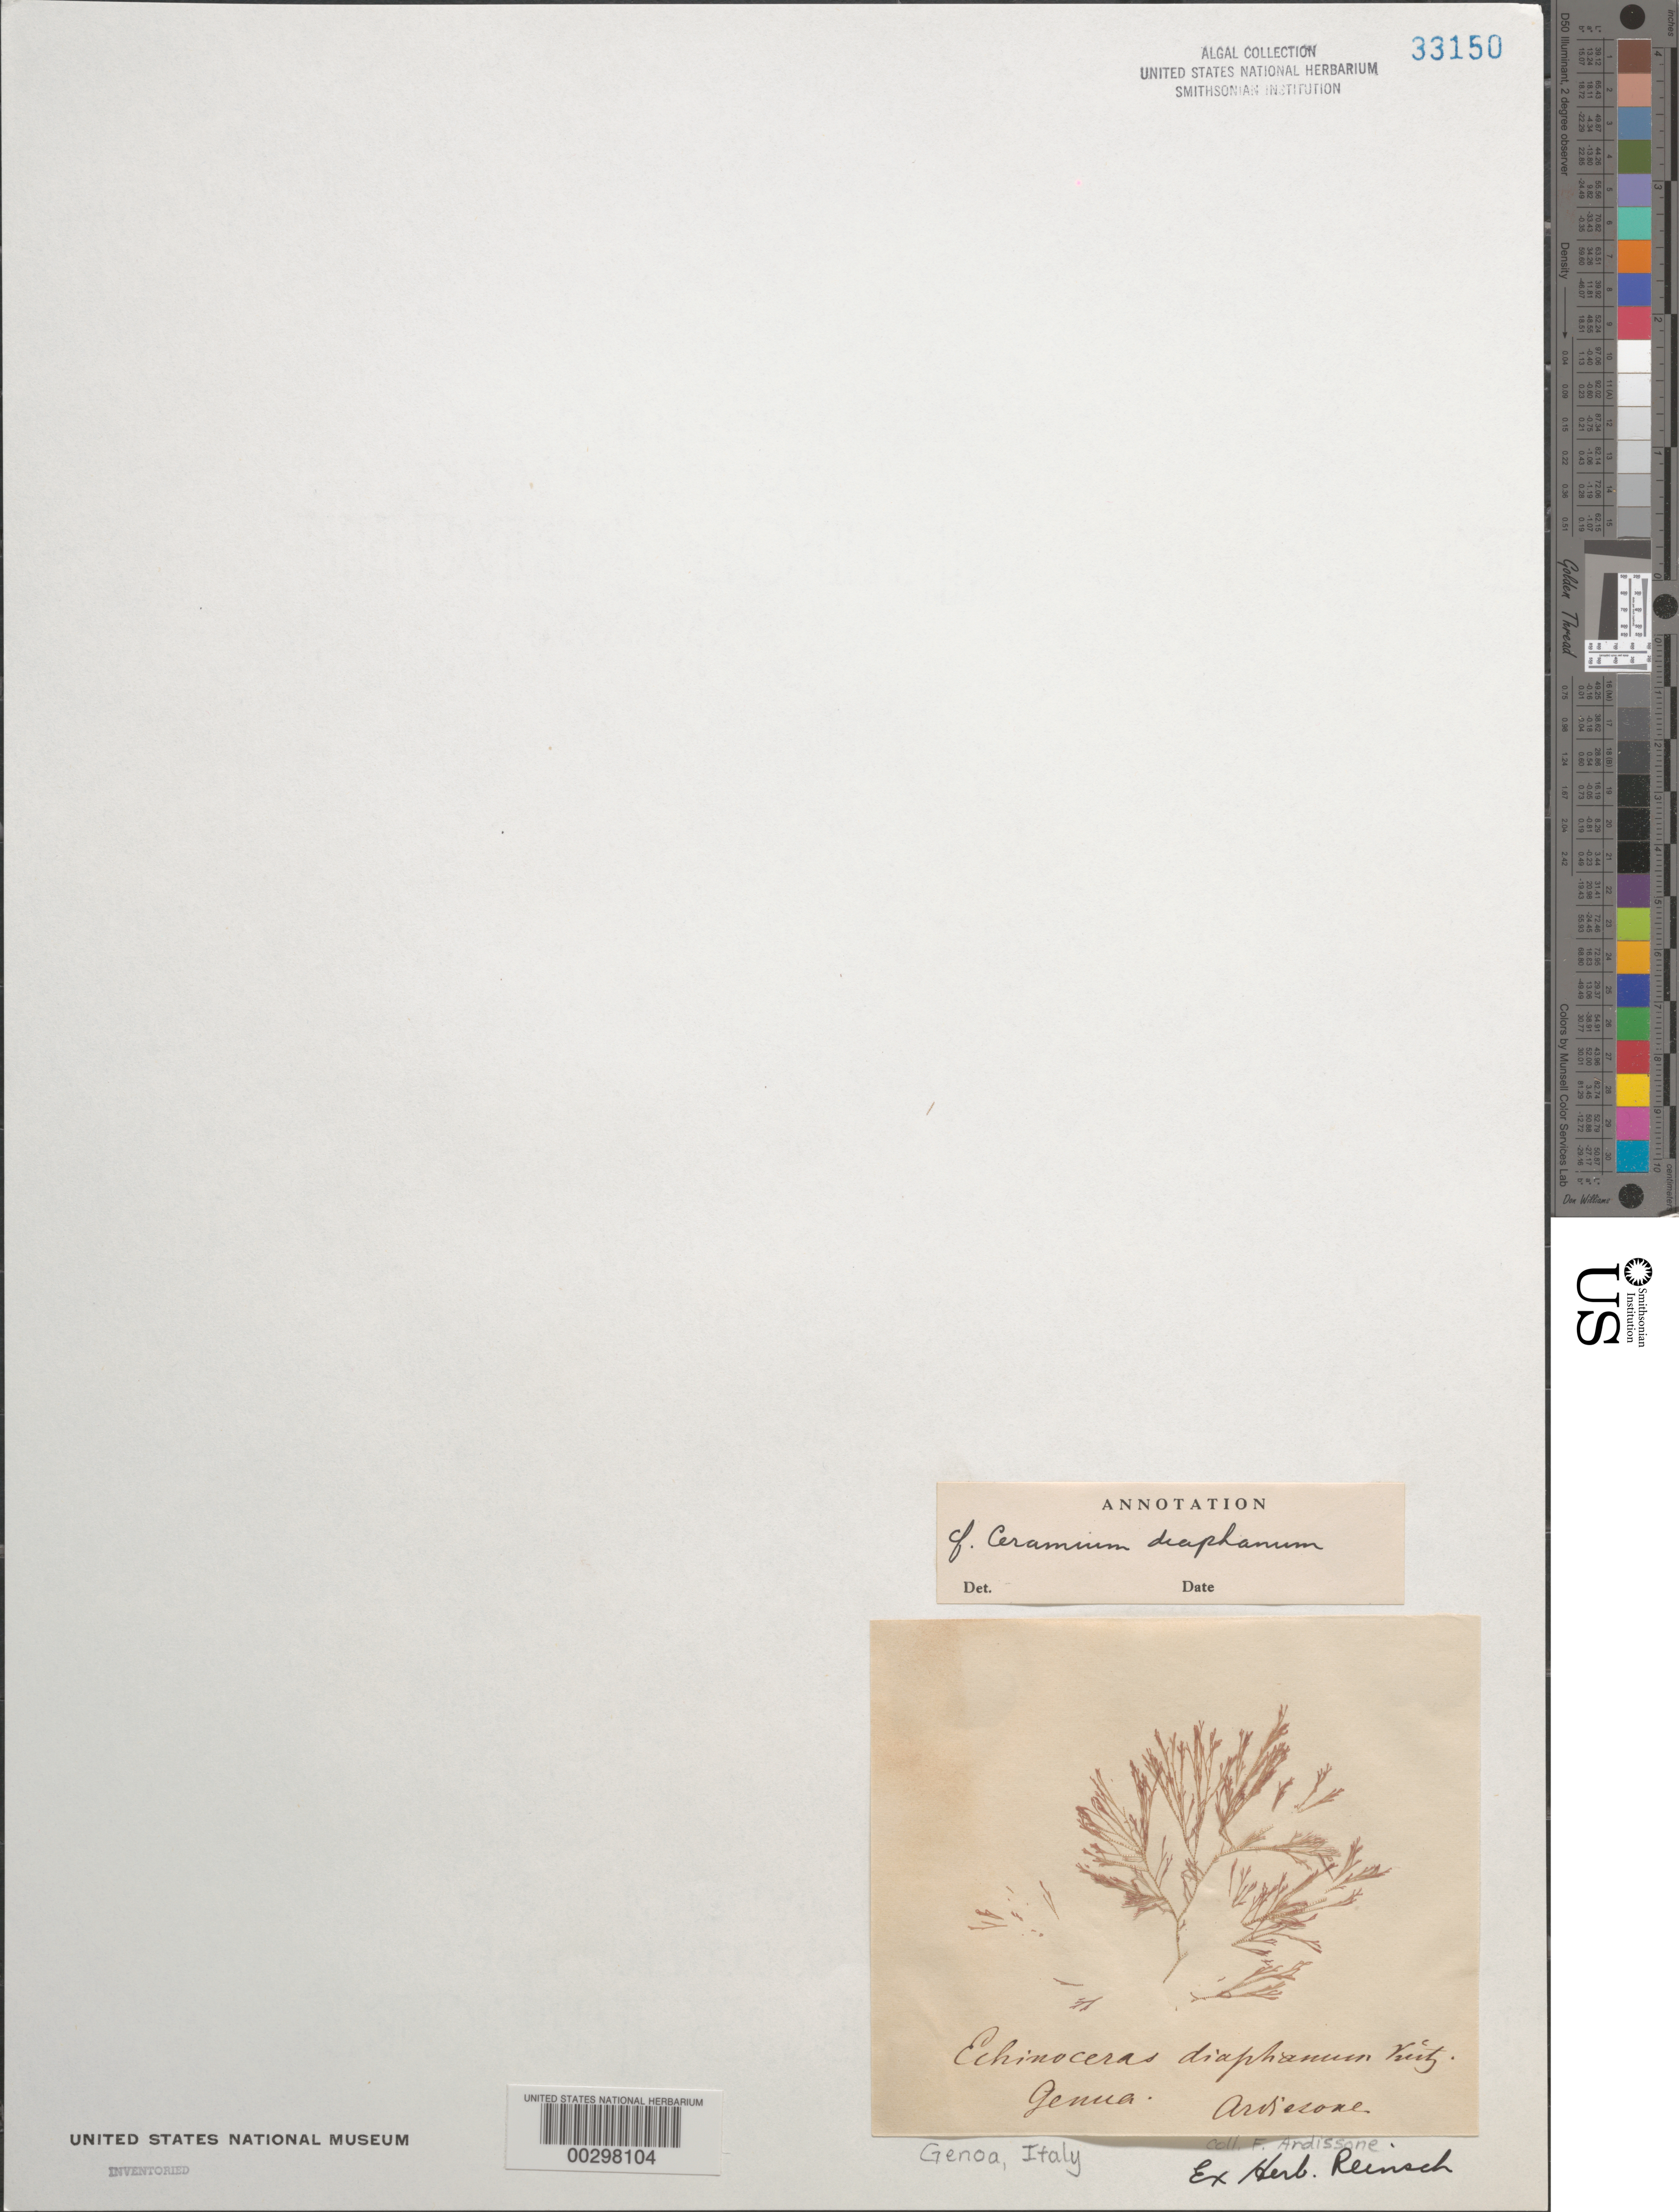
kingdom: Plantae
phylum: Rhodophyta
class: Florideophyceae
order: Ceramiales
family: Ceramiaceae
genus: Ceramium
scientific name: Ceramium diaphanum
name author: (Lightf.) Roth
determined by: Dawson, E. Y.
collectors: F. Ardissone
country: Italy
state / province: Liguria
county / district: Genova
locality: Genoa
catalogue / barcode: US 33150